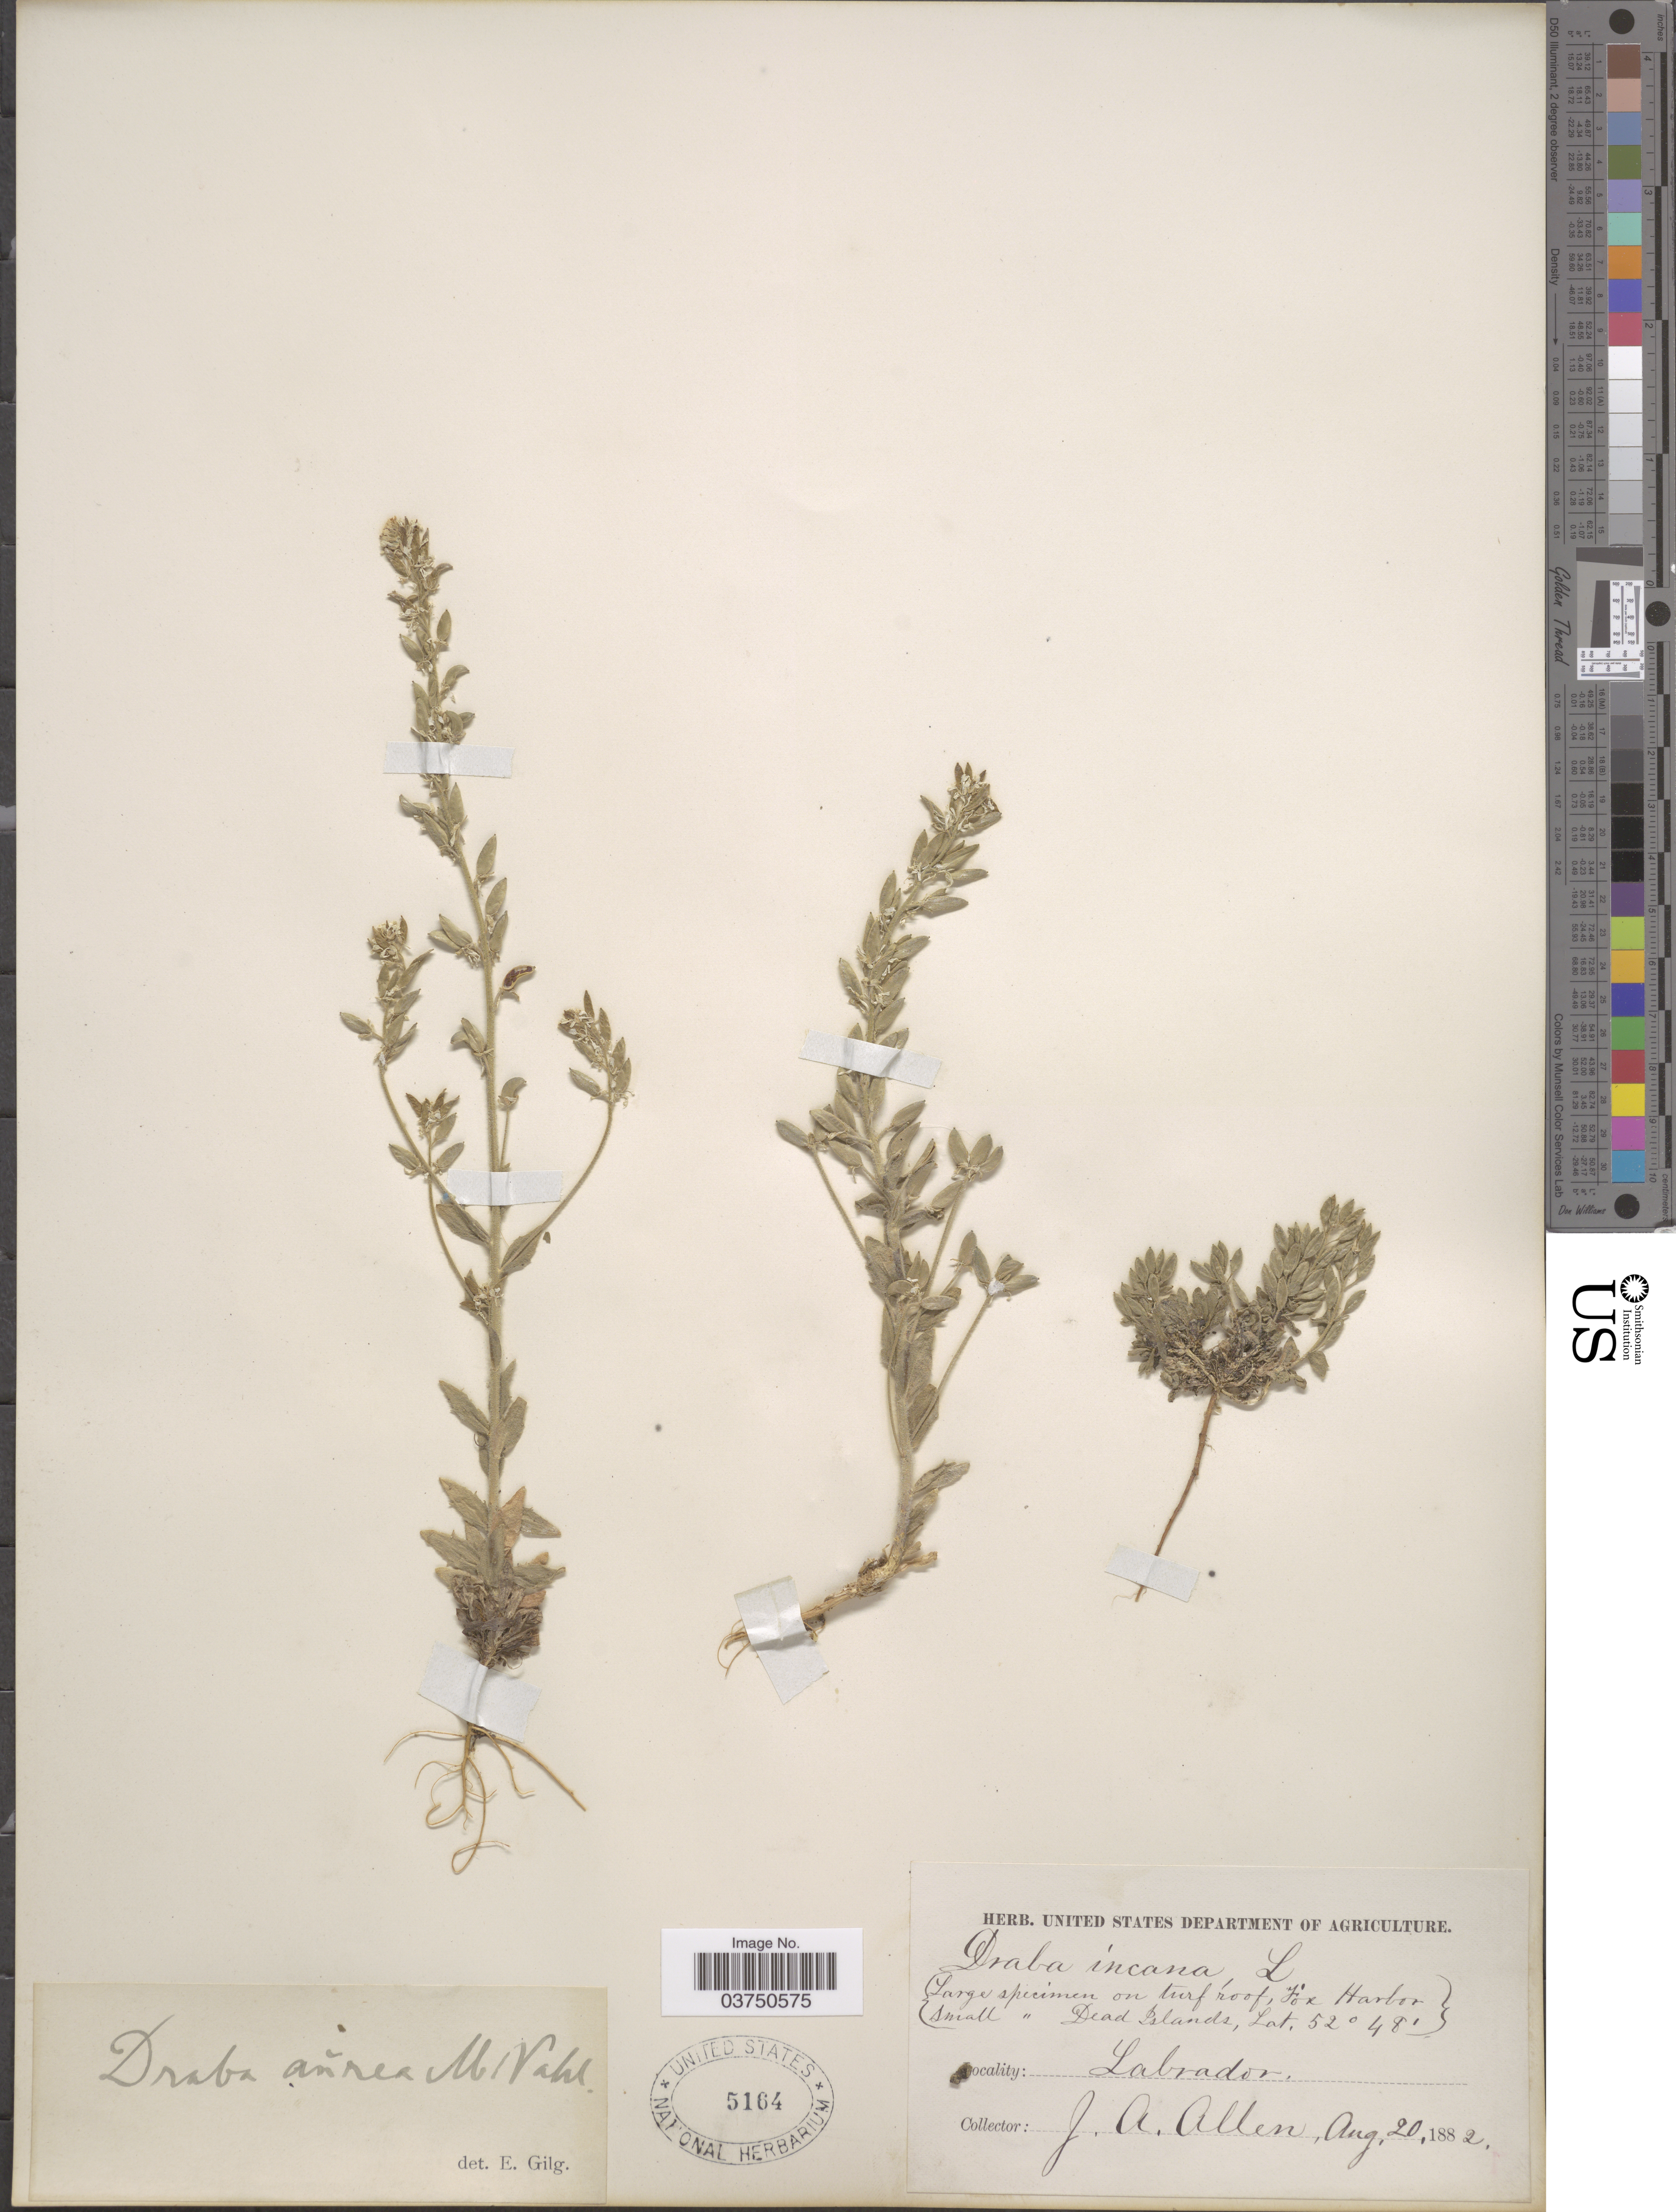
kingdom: Plantae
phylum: Tracheophyta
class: Magnoliopsida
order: Brassicales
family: Brassicaceae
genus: Draba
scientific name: Draba aurea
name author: Vahl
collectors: J. Allen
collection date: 1882-08-20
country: Canada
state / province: Newfoundland and Labrador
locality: On turf roof, for Harbor Small, Dead Islands. Labrador.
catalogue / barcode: US 5164